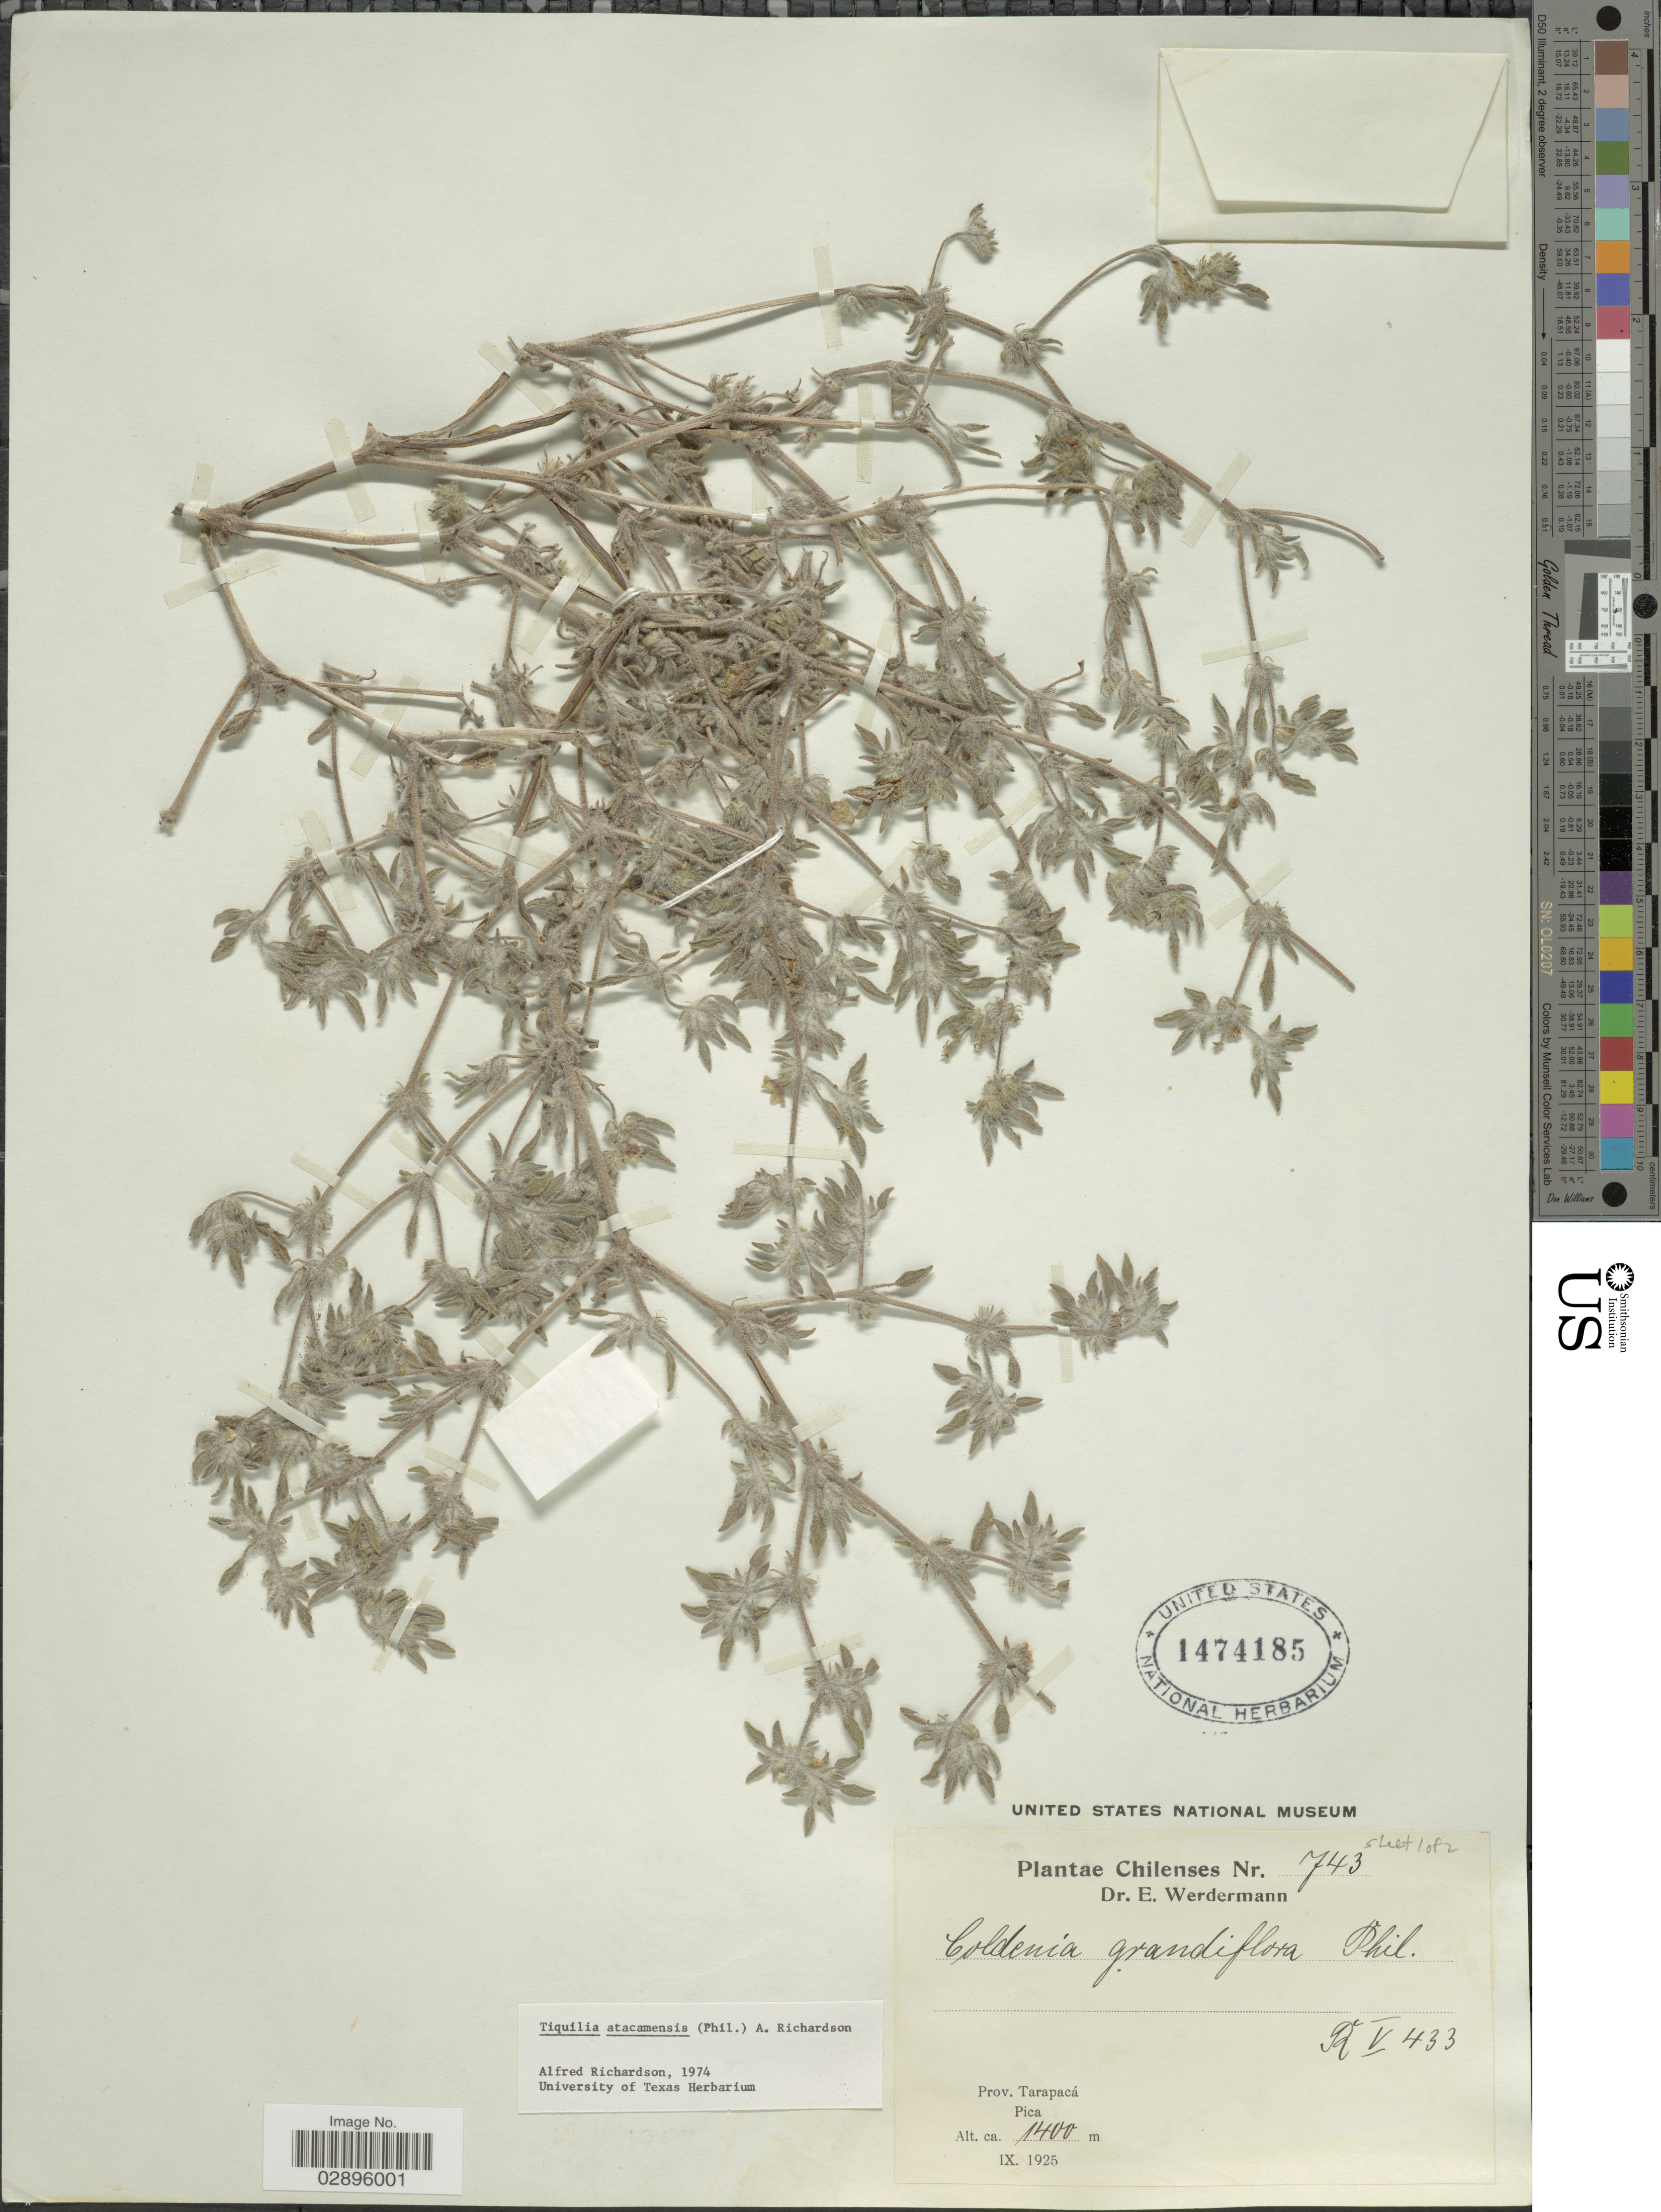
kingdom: Plantae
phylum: Tracheophyta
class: Magnoliopsida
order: Boraginales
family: Ehretiaceae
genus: Tiquilia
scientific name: Tiquilia atacamensis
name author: (Phil.) A.T. Richardson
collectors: E. Werdermann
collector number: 743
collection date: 1925-09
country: Chile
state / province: Tarapacá (I)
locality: Pica.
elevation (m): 1400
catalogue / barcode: US 1474185